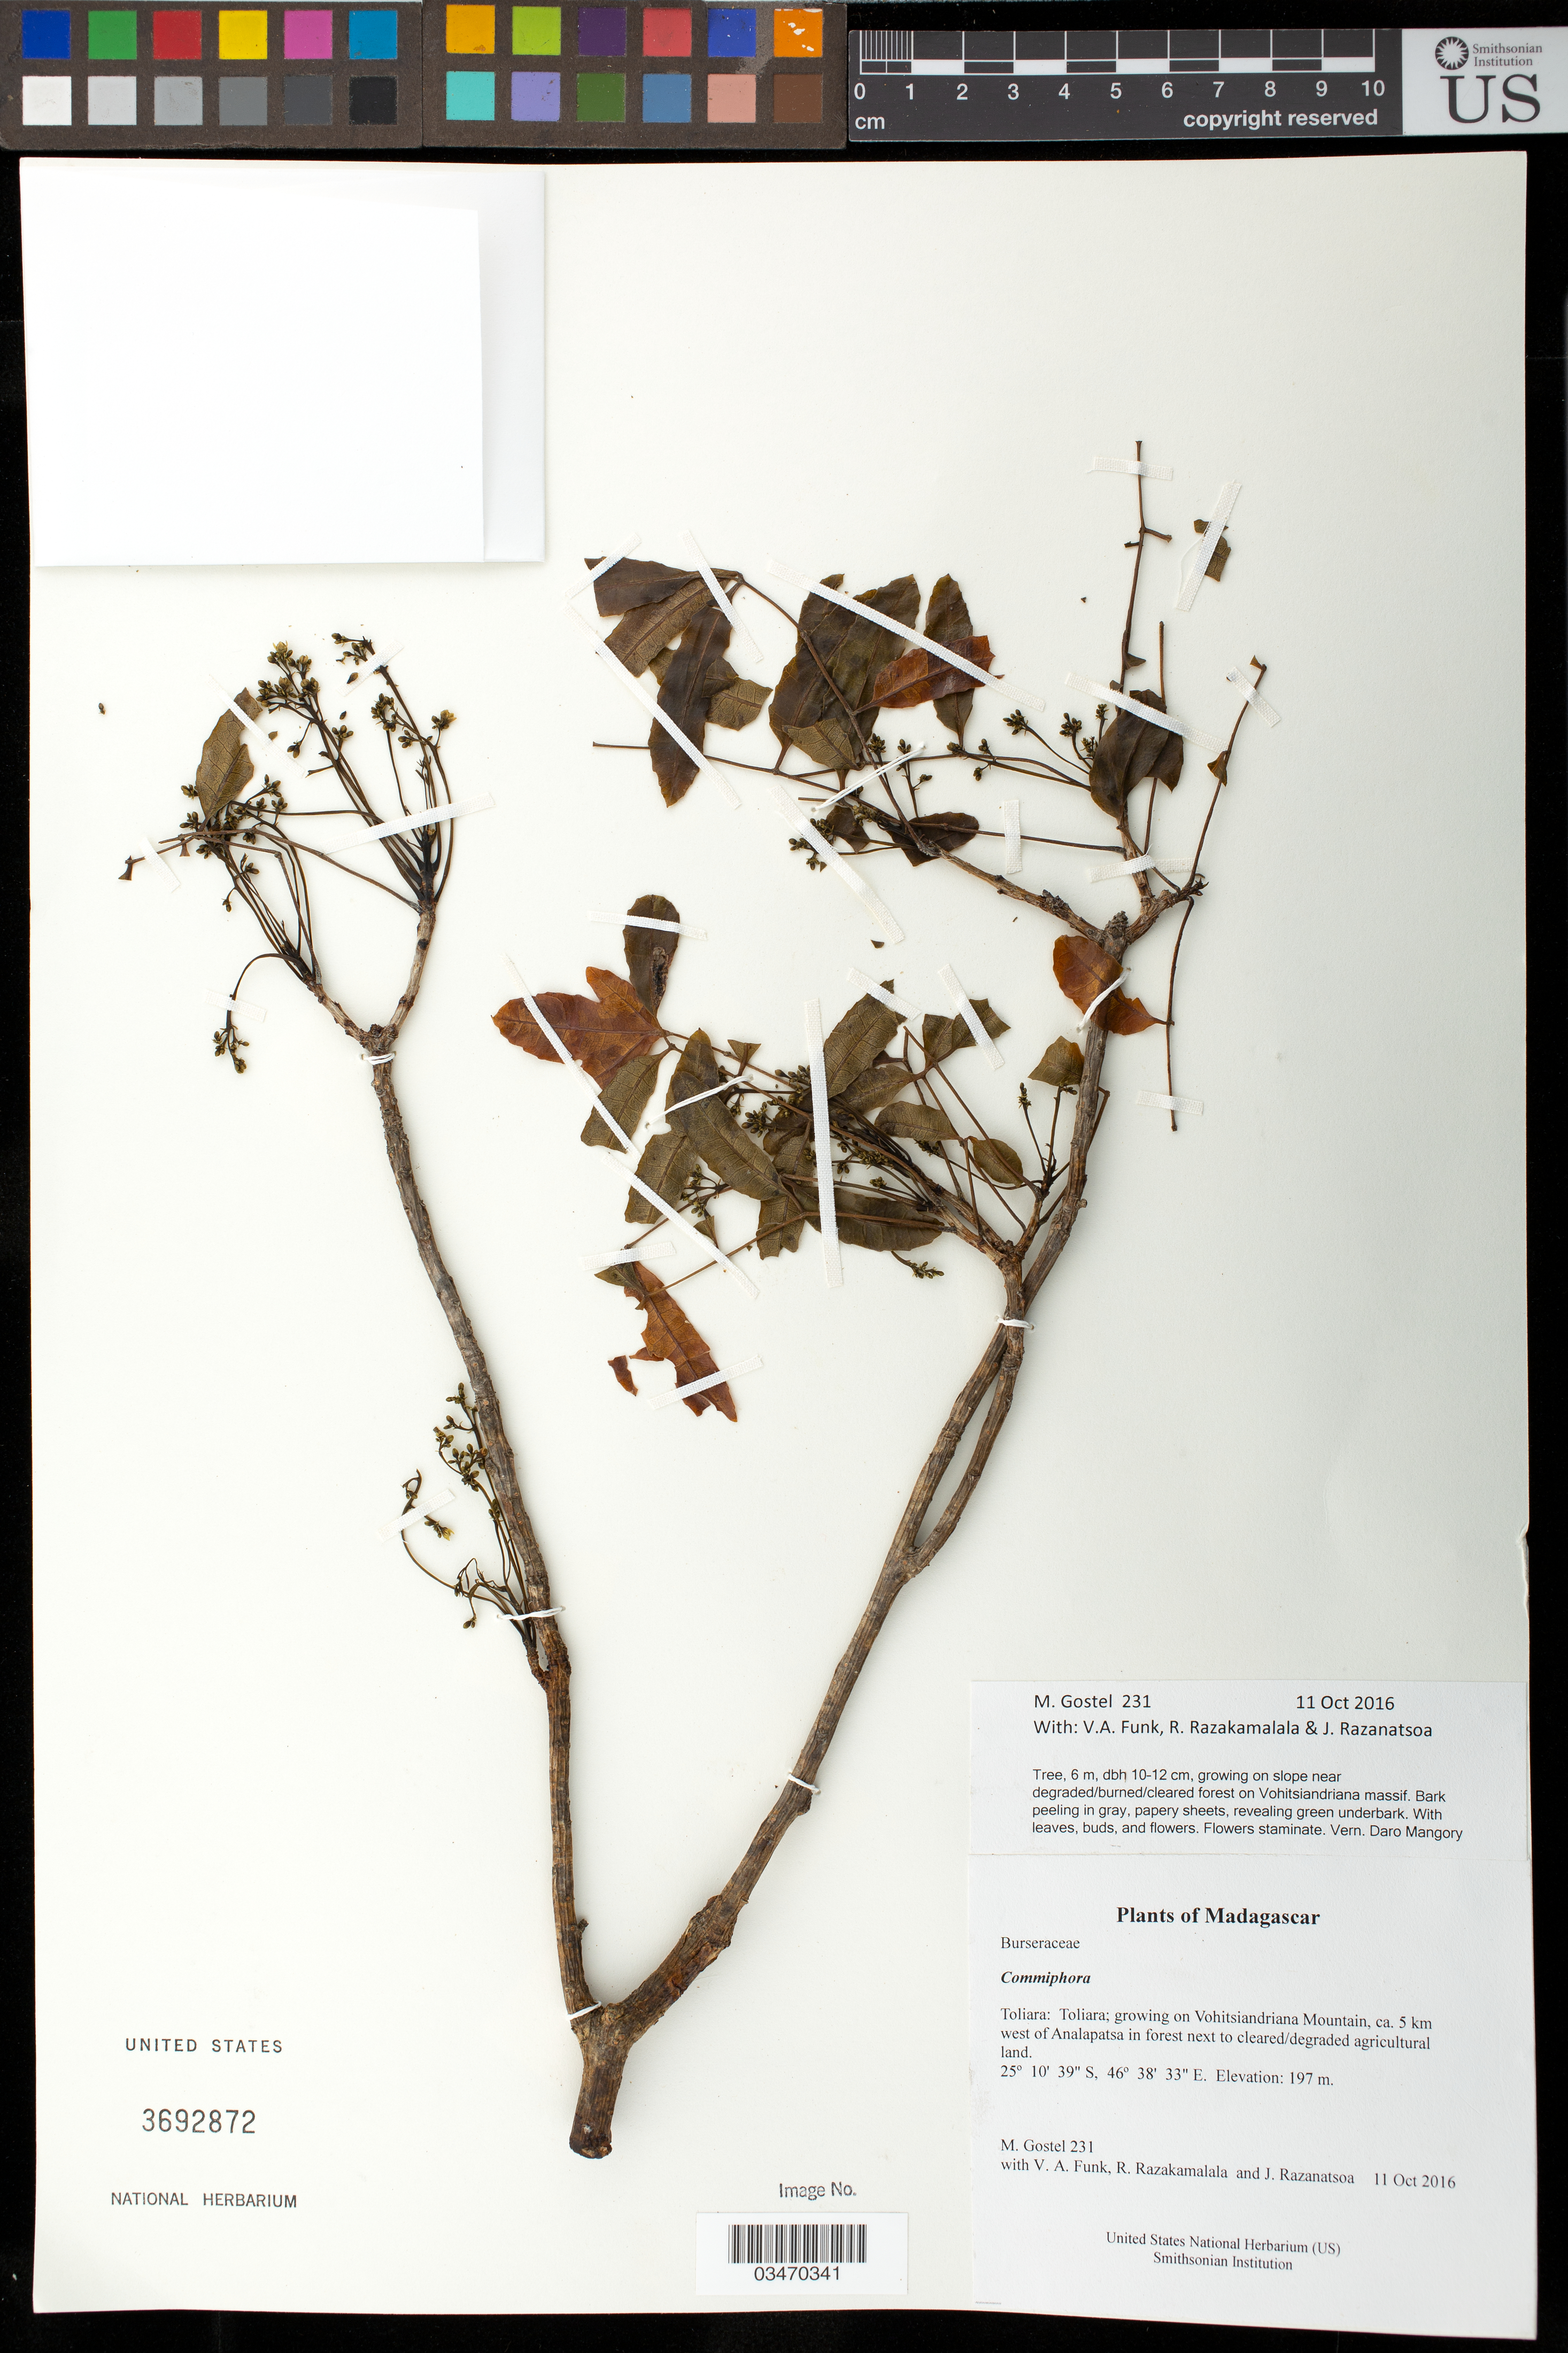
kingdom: Plantae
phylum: Tracheophyta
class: Magnoliopsida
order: Sapindales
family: Burseraceae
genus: Commiphora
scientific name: Commiphora sp.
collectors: V. Funk, R. Razakamalala & J. Razanatsoa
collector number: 231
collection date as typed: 11 Oct 2016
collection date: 2016-10-11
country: Madagascar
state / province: Anosy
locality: Toliara; growing on Vohitsiandriana Mountain, ca. 5 km west of Analapatsa in forest next to cleared/degraded agricultural land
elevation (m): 197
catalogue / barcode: US 3692872